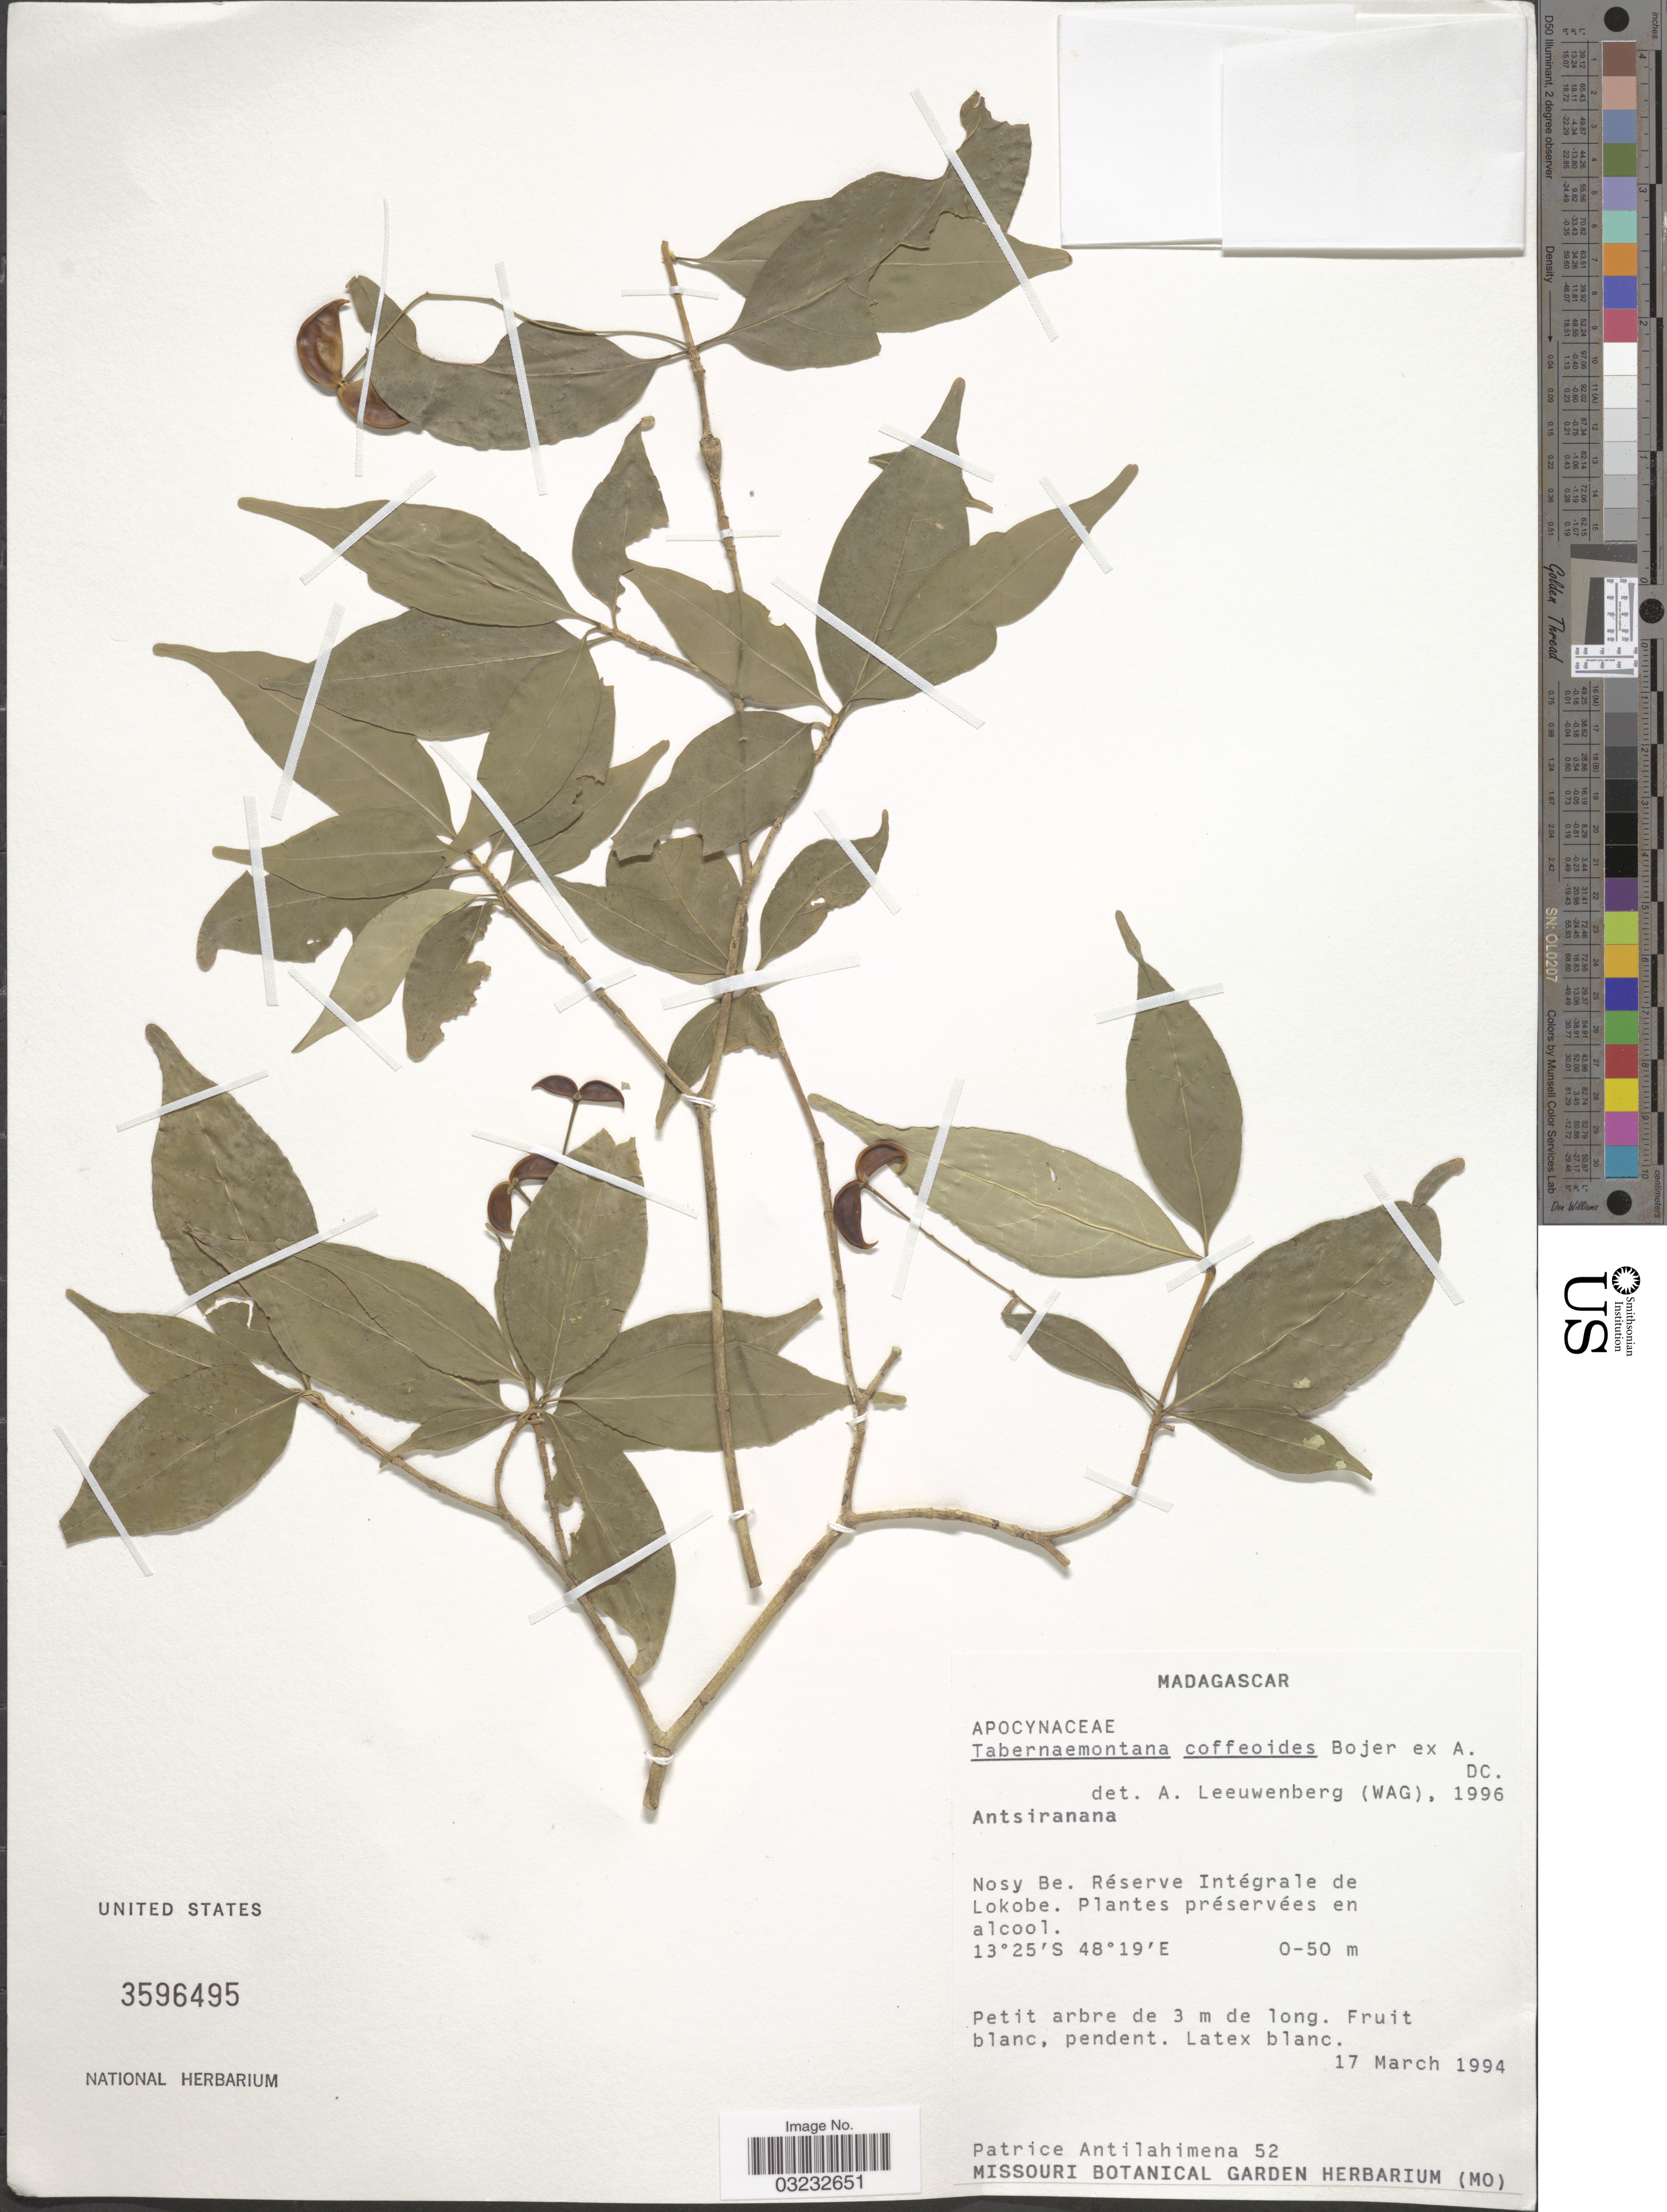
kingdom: Plantae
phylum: Tracheophyta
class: Magnoliopsida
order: Gentianales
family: Apocynaceae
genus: Tabernaemontana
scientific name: Tabernaemontana coffeoides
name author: Bojer ex A. DC.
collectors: P. Antilahimena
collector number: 52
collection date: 1994-03-17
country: Madagascar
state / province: Diana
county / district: Nosy Be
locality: Nosy Be. Réserve Intégrale de Lokobe.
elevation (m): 0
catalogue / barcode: US 3596495